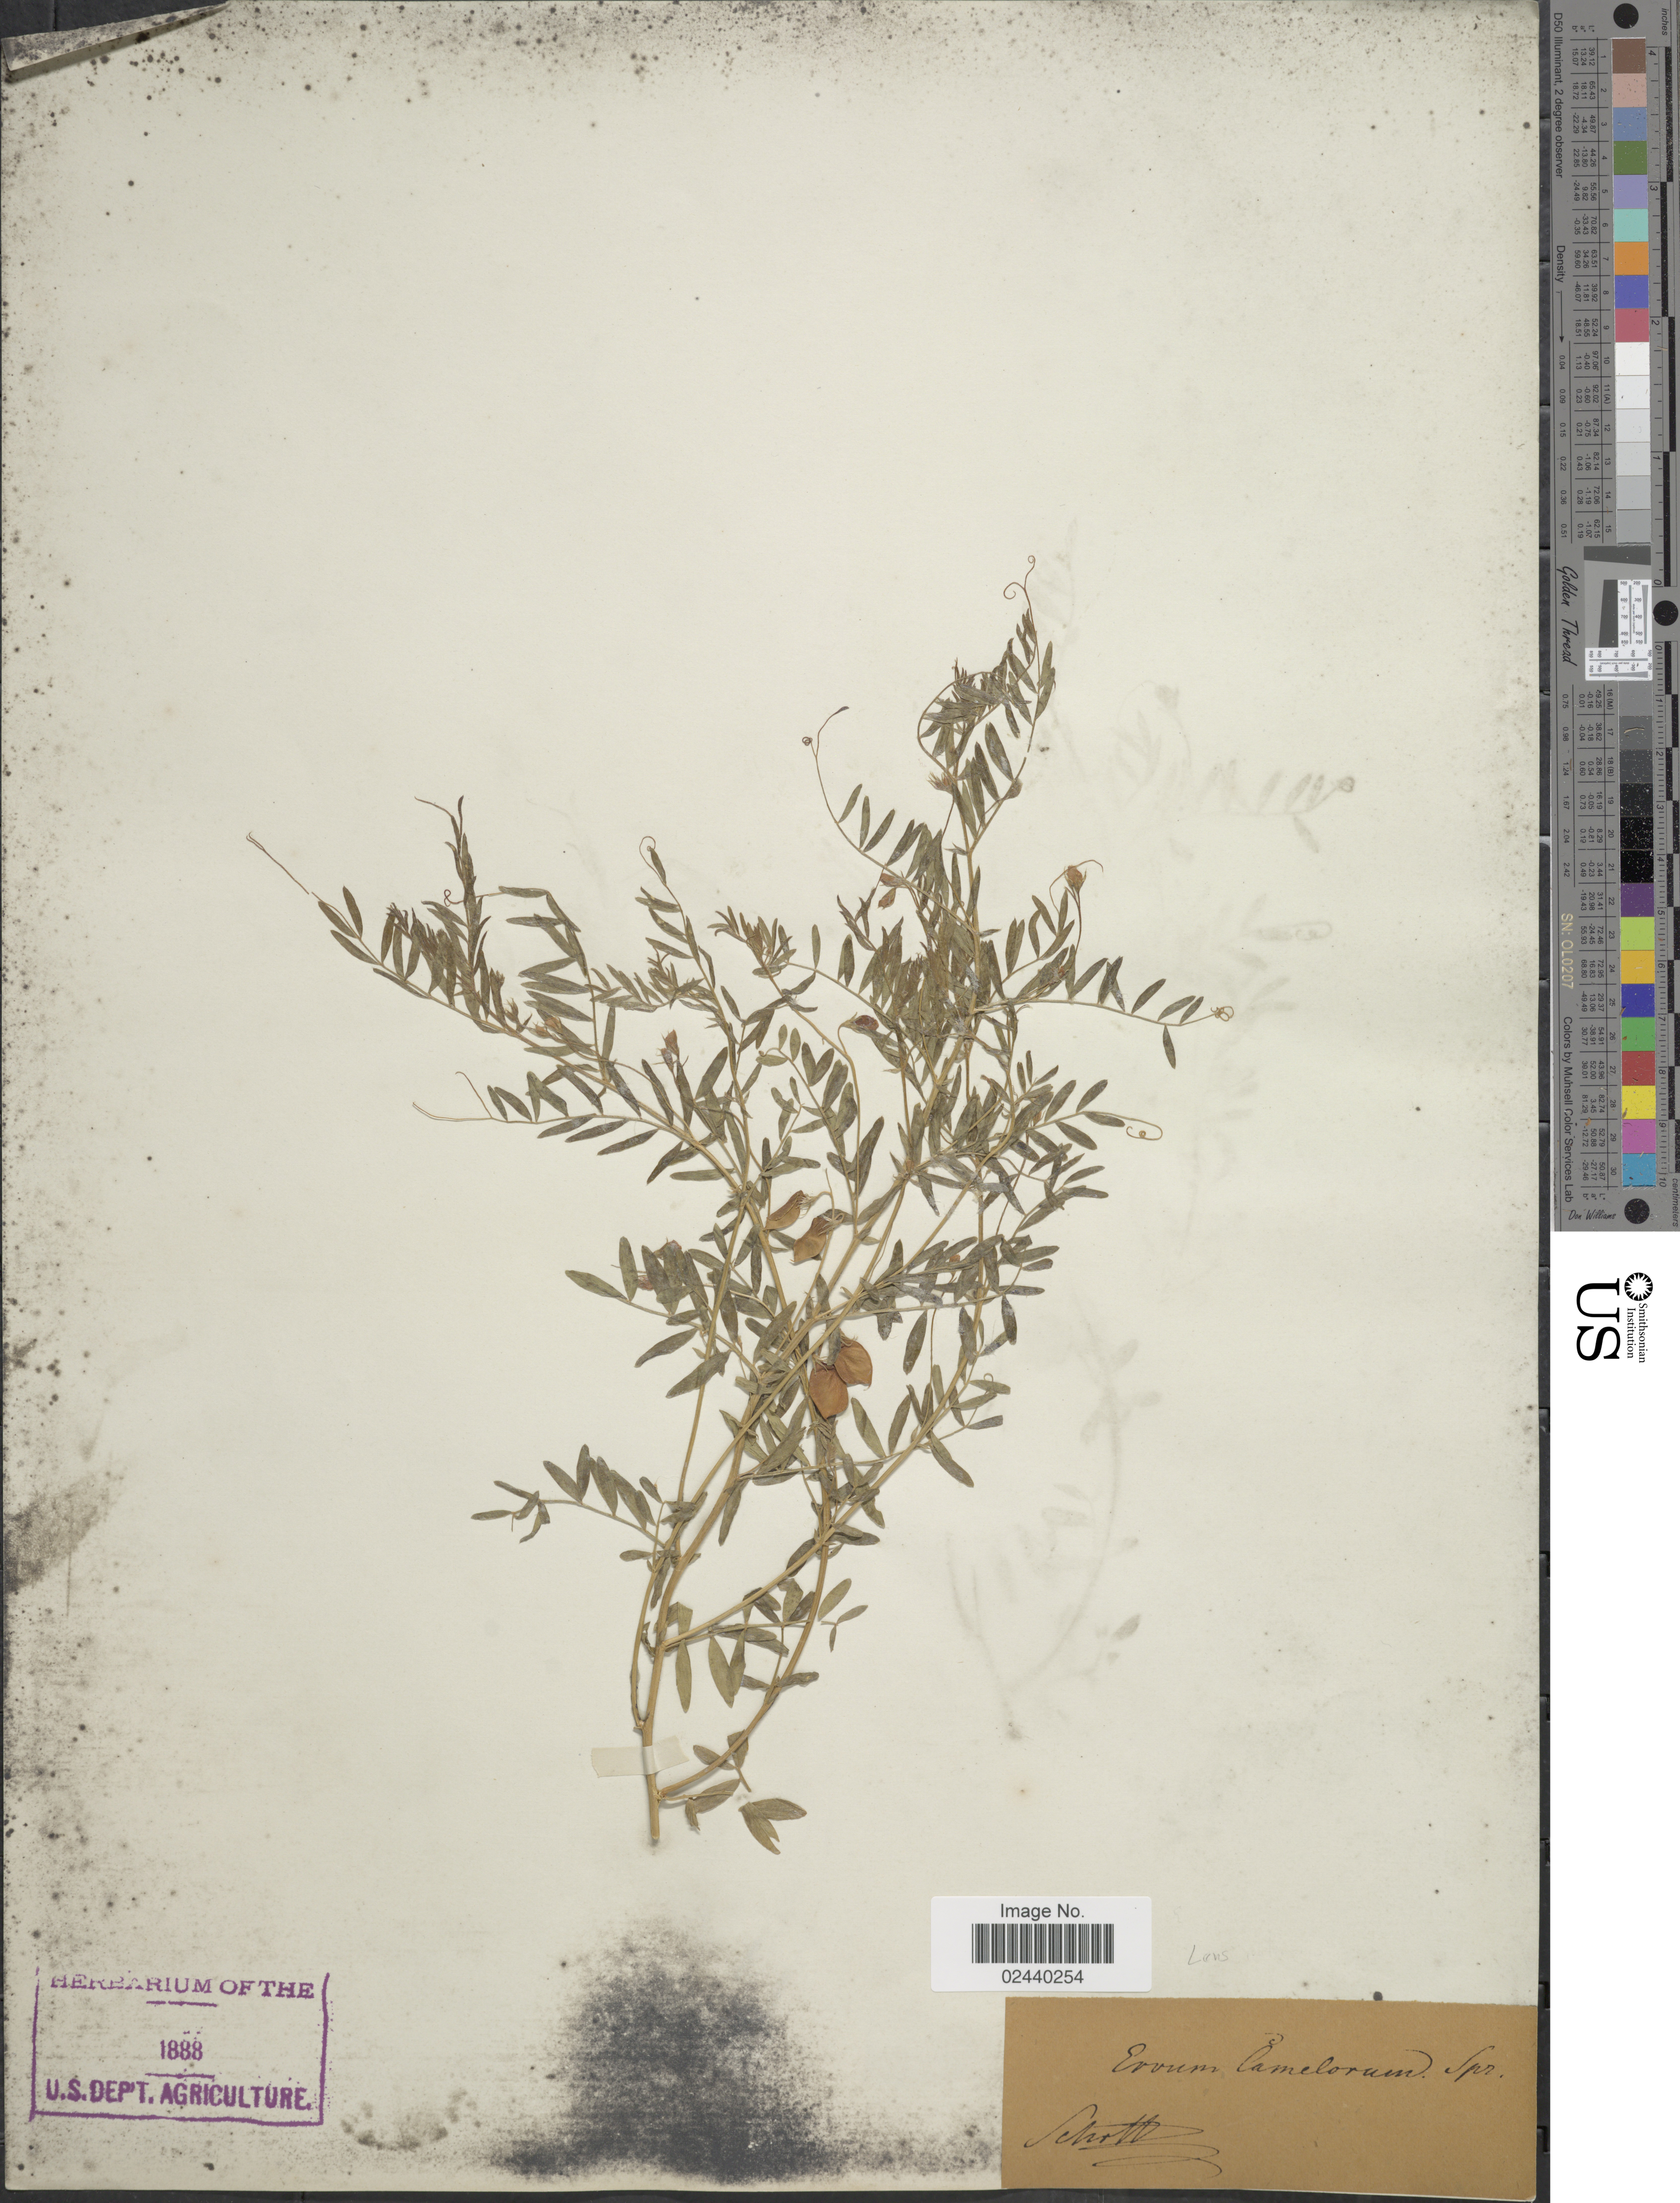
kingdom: Plantae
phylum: Tracheophyta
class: Magnoliopsida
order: Fabales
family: Fabaceae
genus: Vicia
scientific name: Vicia lens subsp. lens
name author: (L.) Coss. & Germ.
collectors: Schott, --